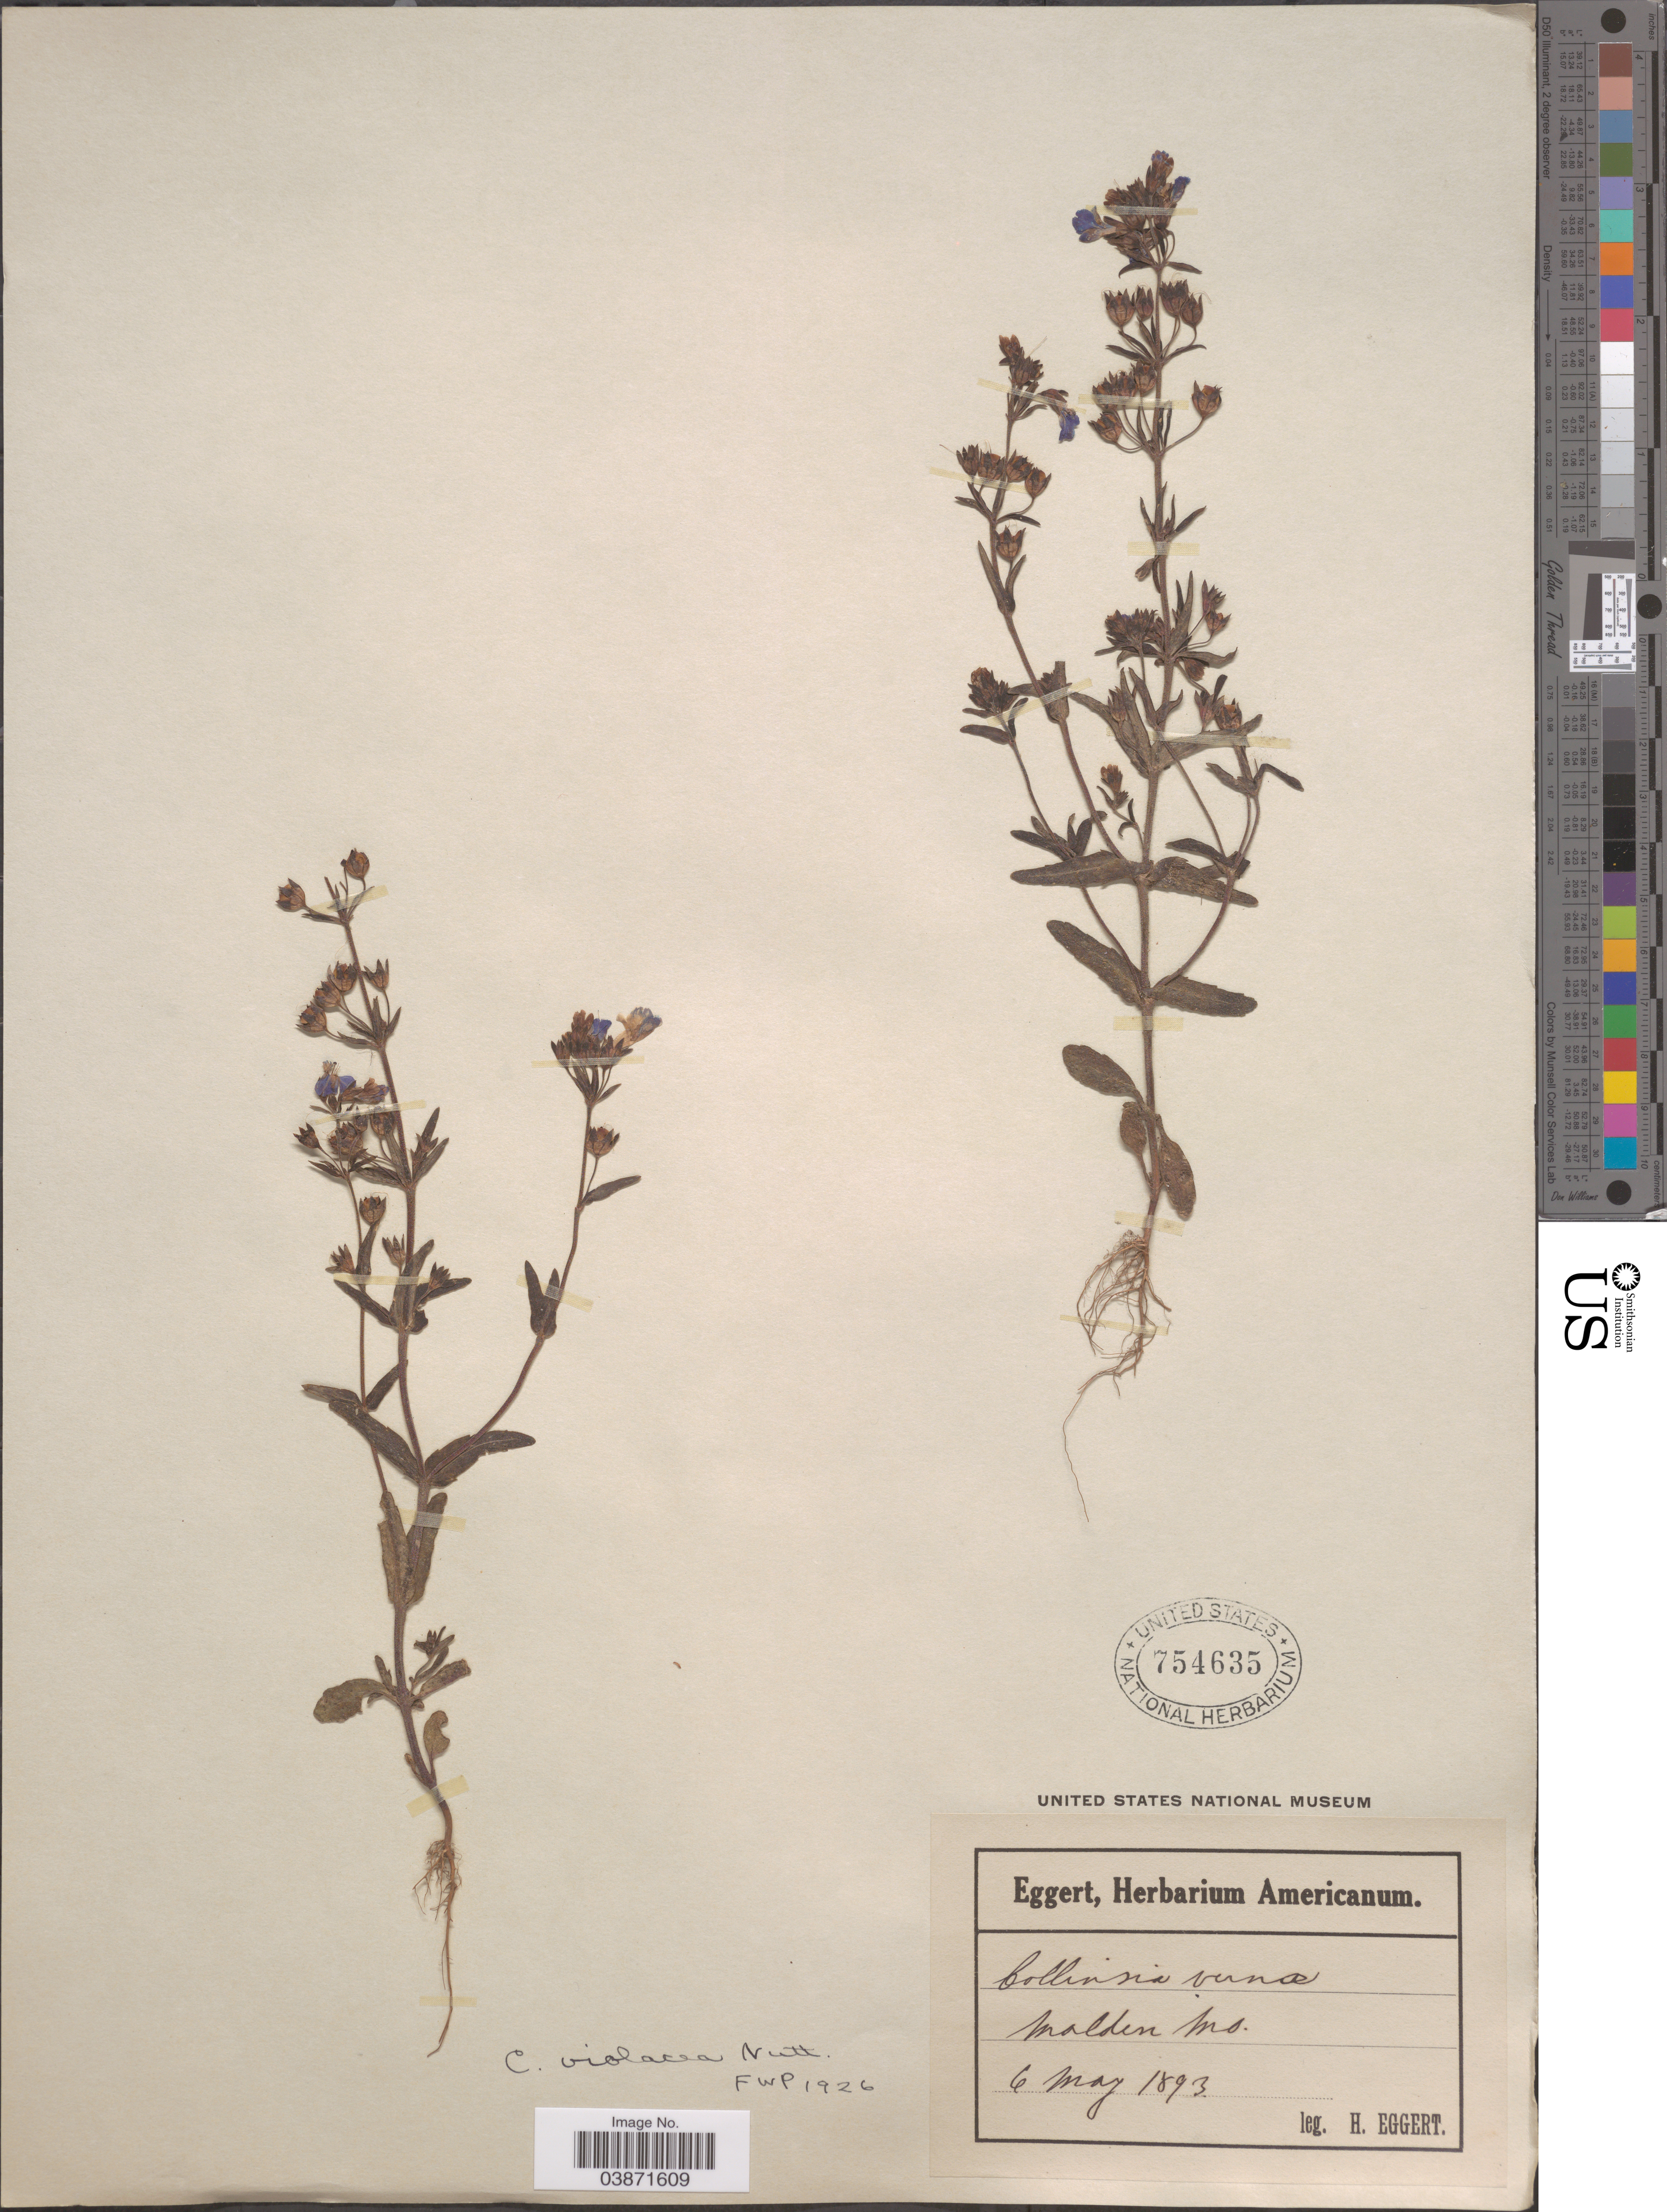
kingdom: Plantae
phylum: Tracheophyta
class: Magnoliopsida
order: Lamiales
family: Plantaginaceae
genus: Collinsia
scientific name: Collinsia violacea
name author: Nutt.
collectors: H. Eggert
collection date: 1893-05-06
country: United States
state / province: Missouri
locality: Malden.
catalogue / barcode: US 754635